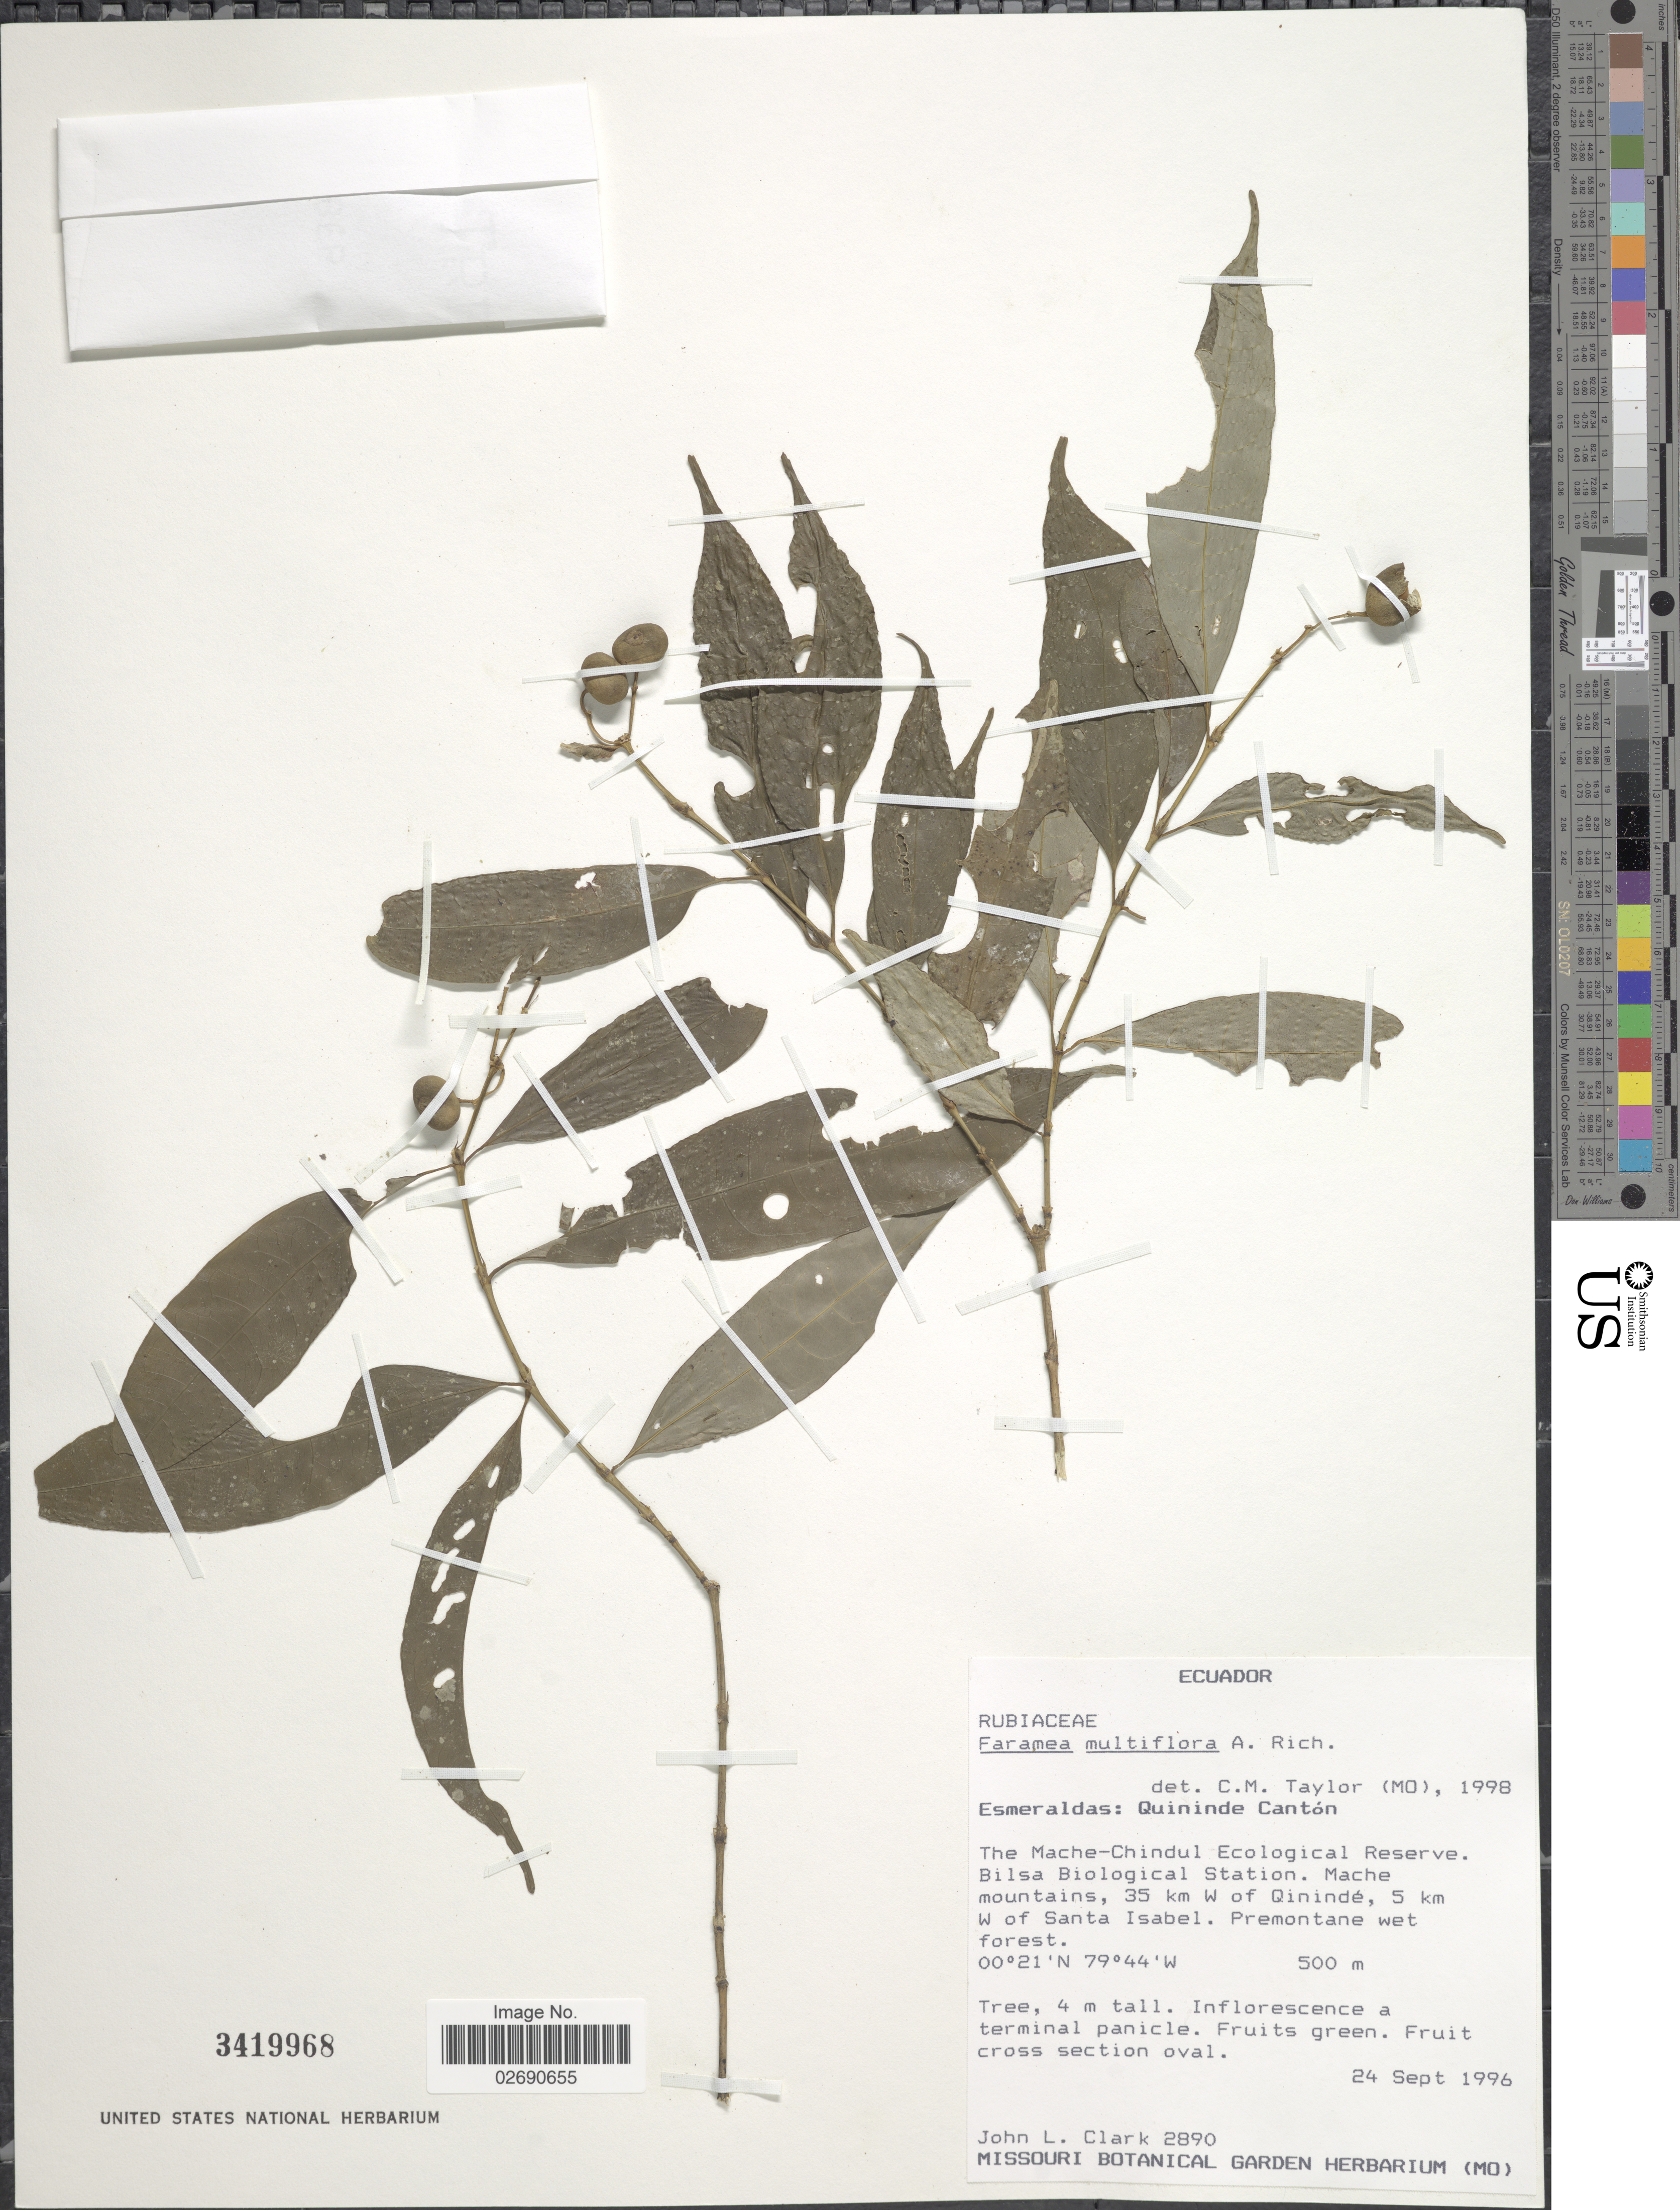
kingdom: Plantae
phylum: Tracheophyta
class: Magnoliopsida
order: Gentianales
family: Rubiaceae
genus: Faramea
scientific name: Faramea multiflora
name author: A. Rich. ex DC.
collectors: J. L. Clark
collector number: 2890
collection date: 1996-09-24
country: Ecuador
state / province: Esmeraldas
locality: Quininde Cantón,The Mache-Chindul Ecological Reserve. Bilsa Biological Station. Mache mountains, 35 km W of Quinindé, 5 kmmW of Santa Isabel. Premontane wet forest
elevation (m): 500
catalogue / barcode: US 3419968